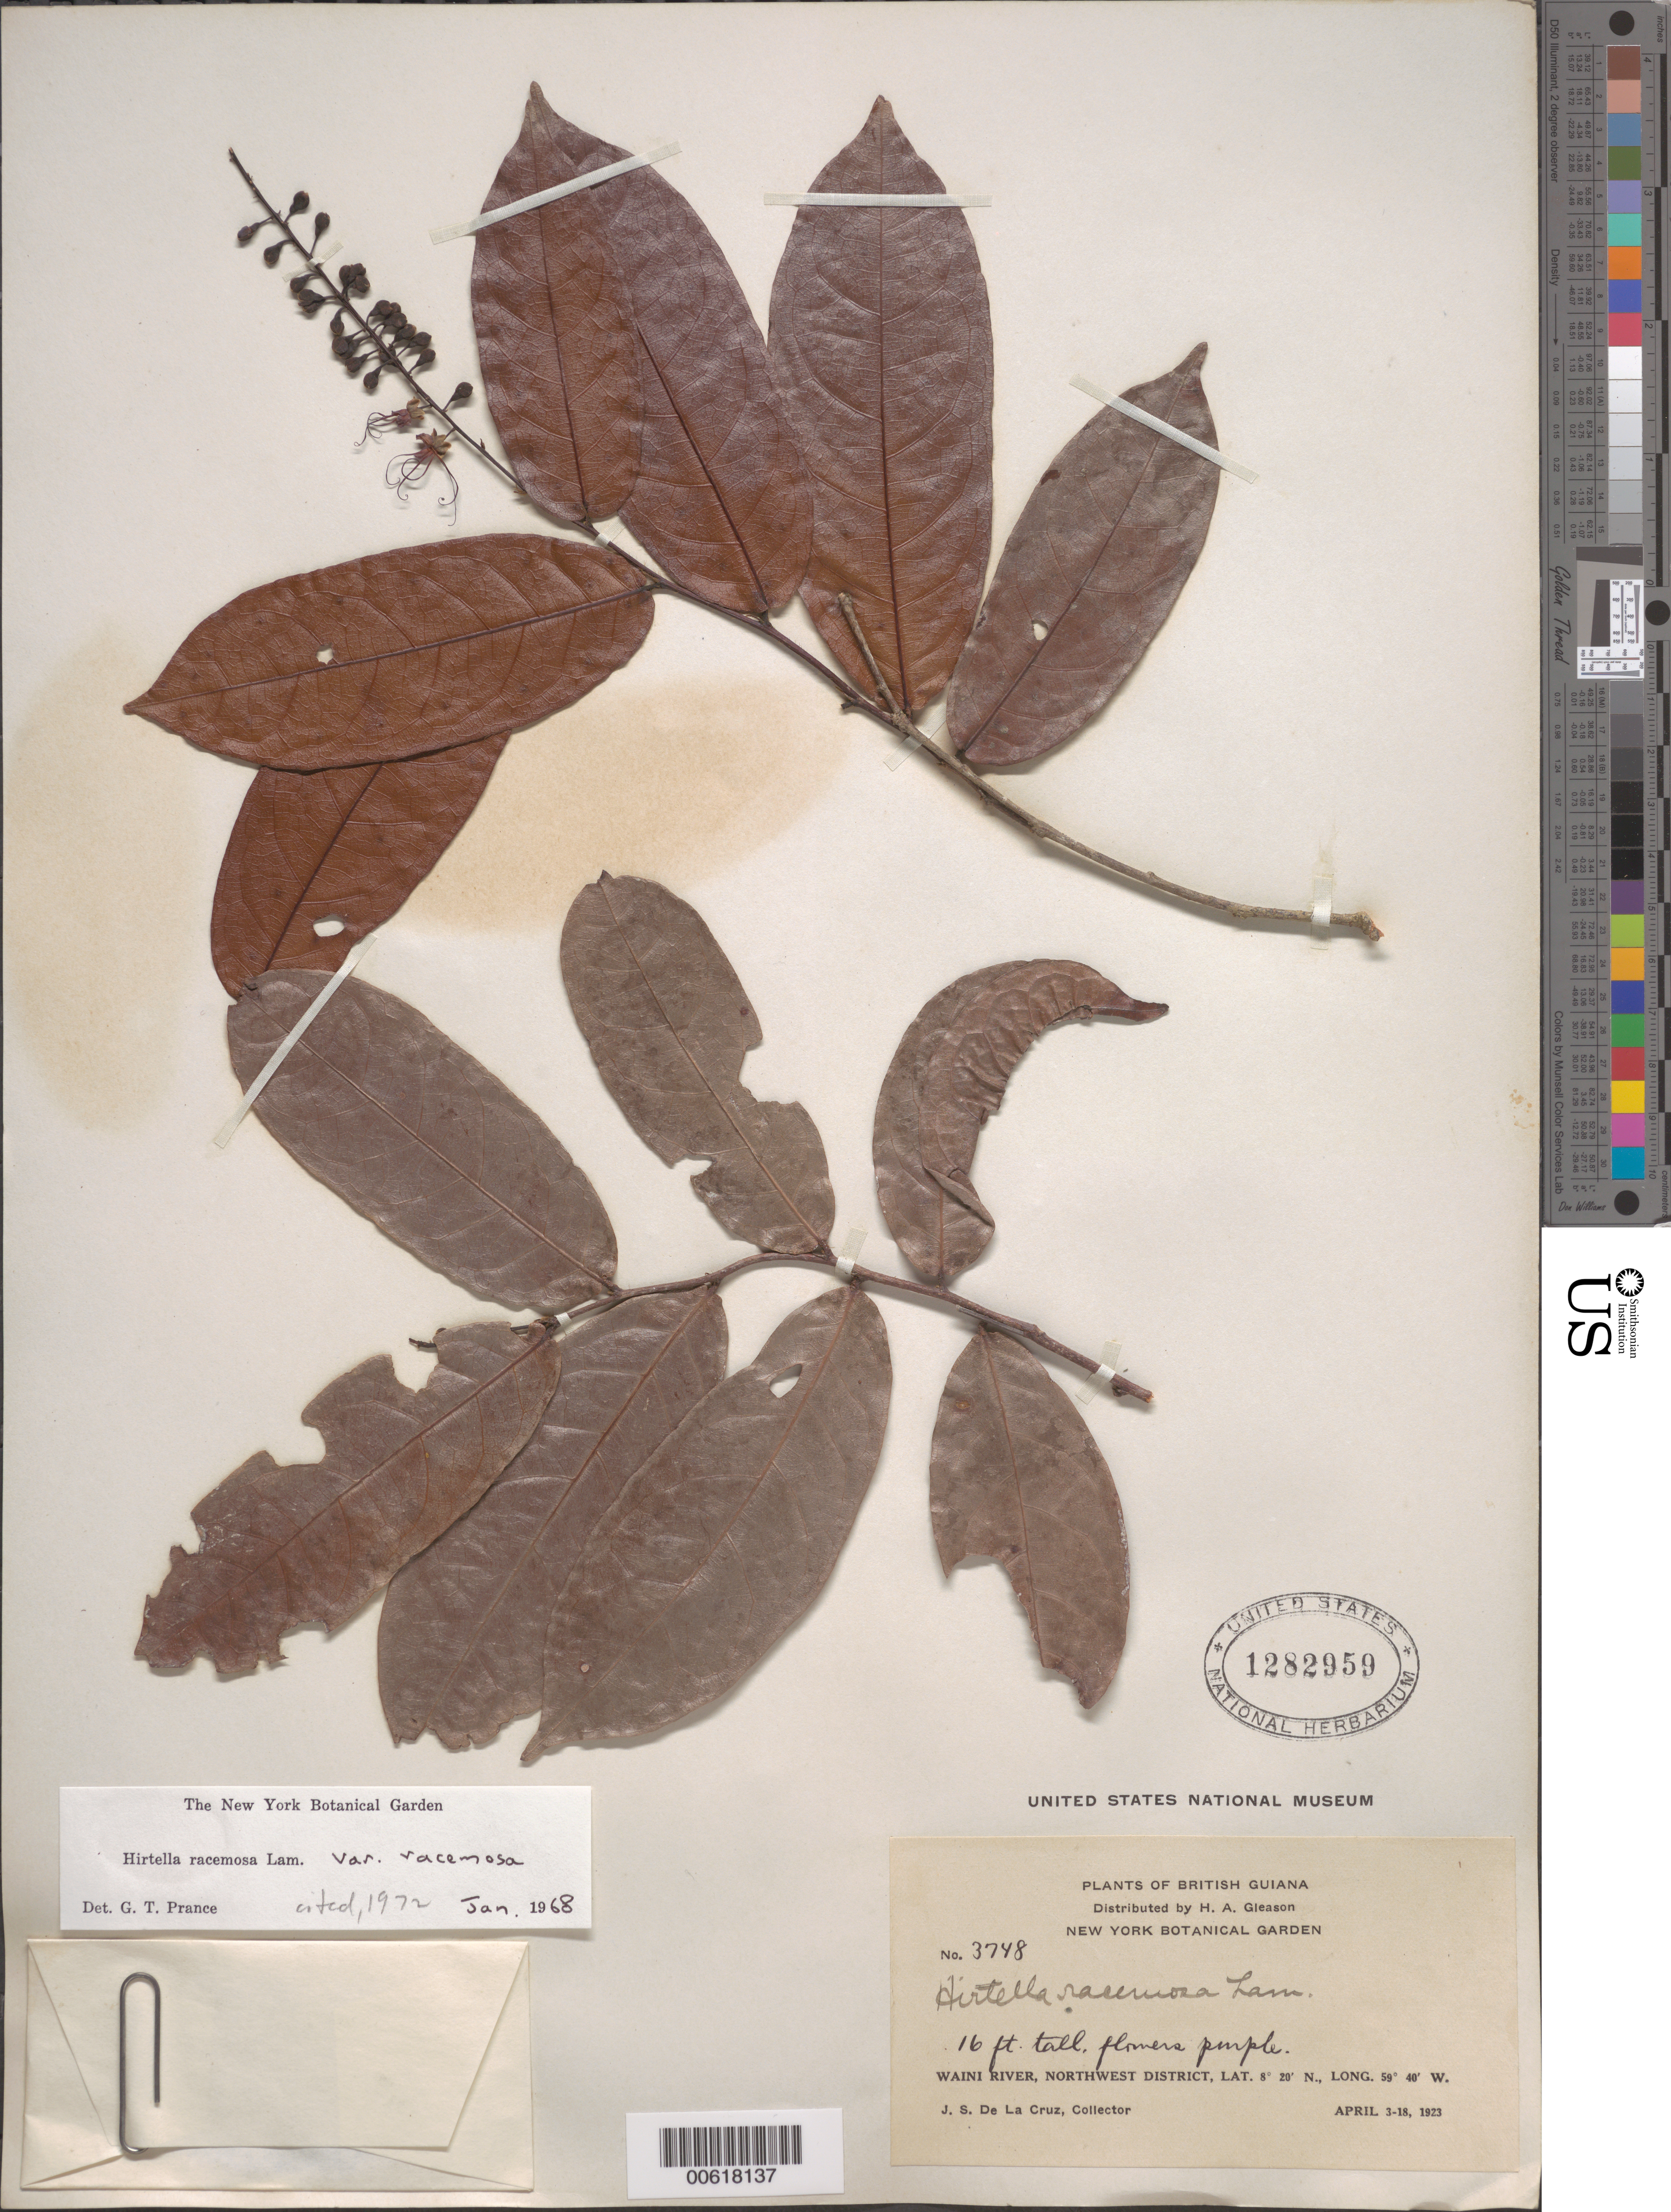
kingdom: Plantae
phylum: Tracheophyta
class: Magnoliopsida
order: Malpighiales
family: Chrysobalanaceae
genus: Hirtella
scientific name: Hirtella racemosa var. racemosa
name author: Lam.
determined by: Prance, G. T.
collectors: J. S. de la Cruz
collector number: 3748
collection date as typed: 3-Apr-23 to 18-Apr-23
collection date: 1923-04-03/1923-04-18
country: Guyana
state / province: Barima-Waini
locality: Waini R., NW District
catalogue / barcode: US 1282959